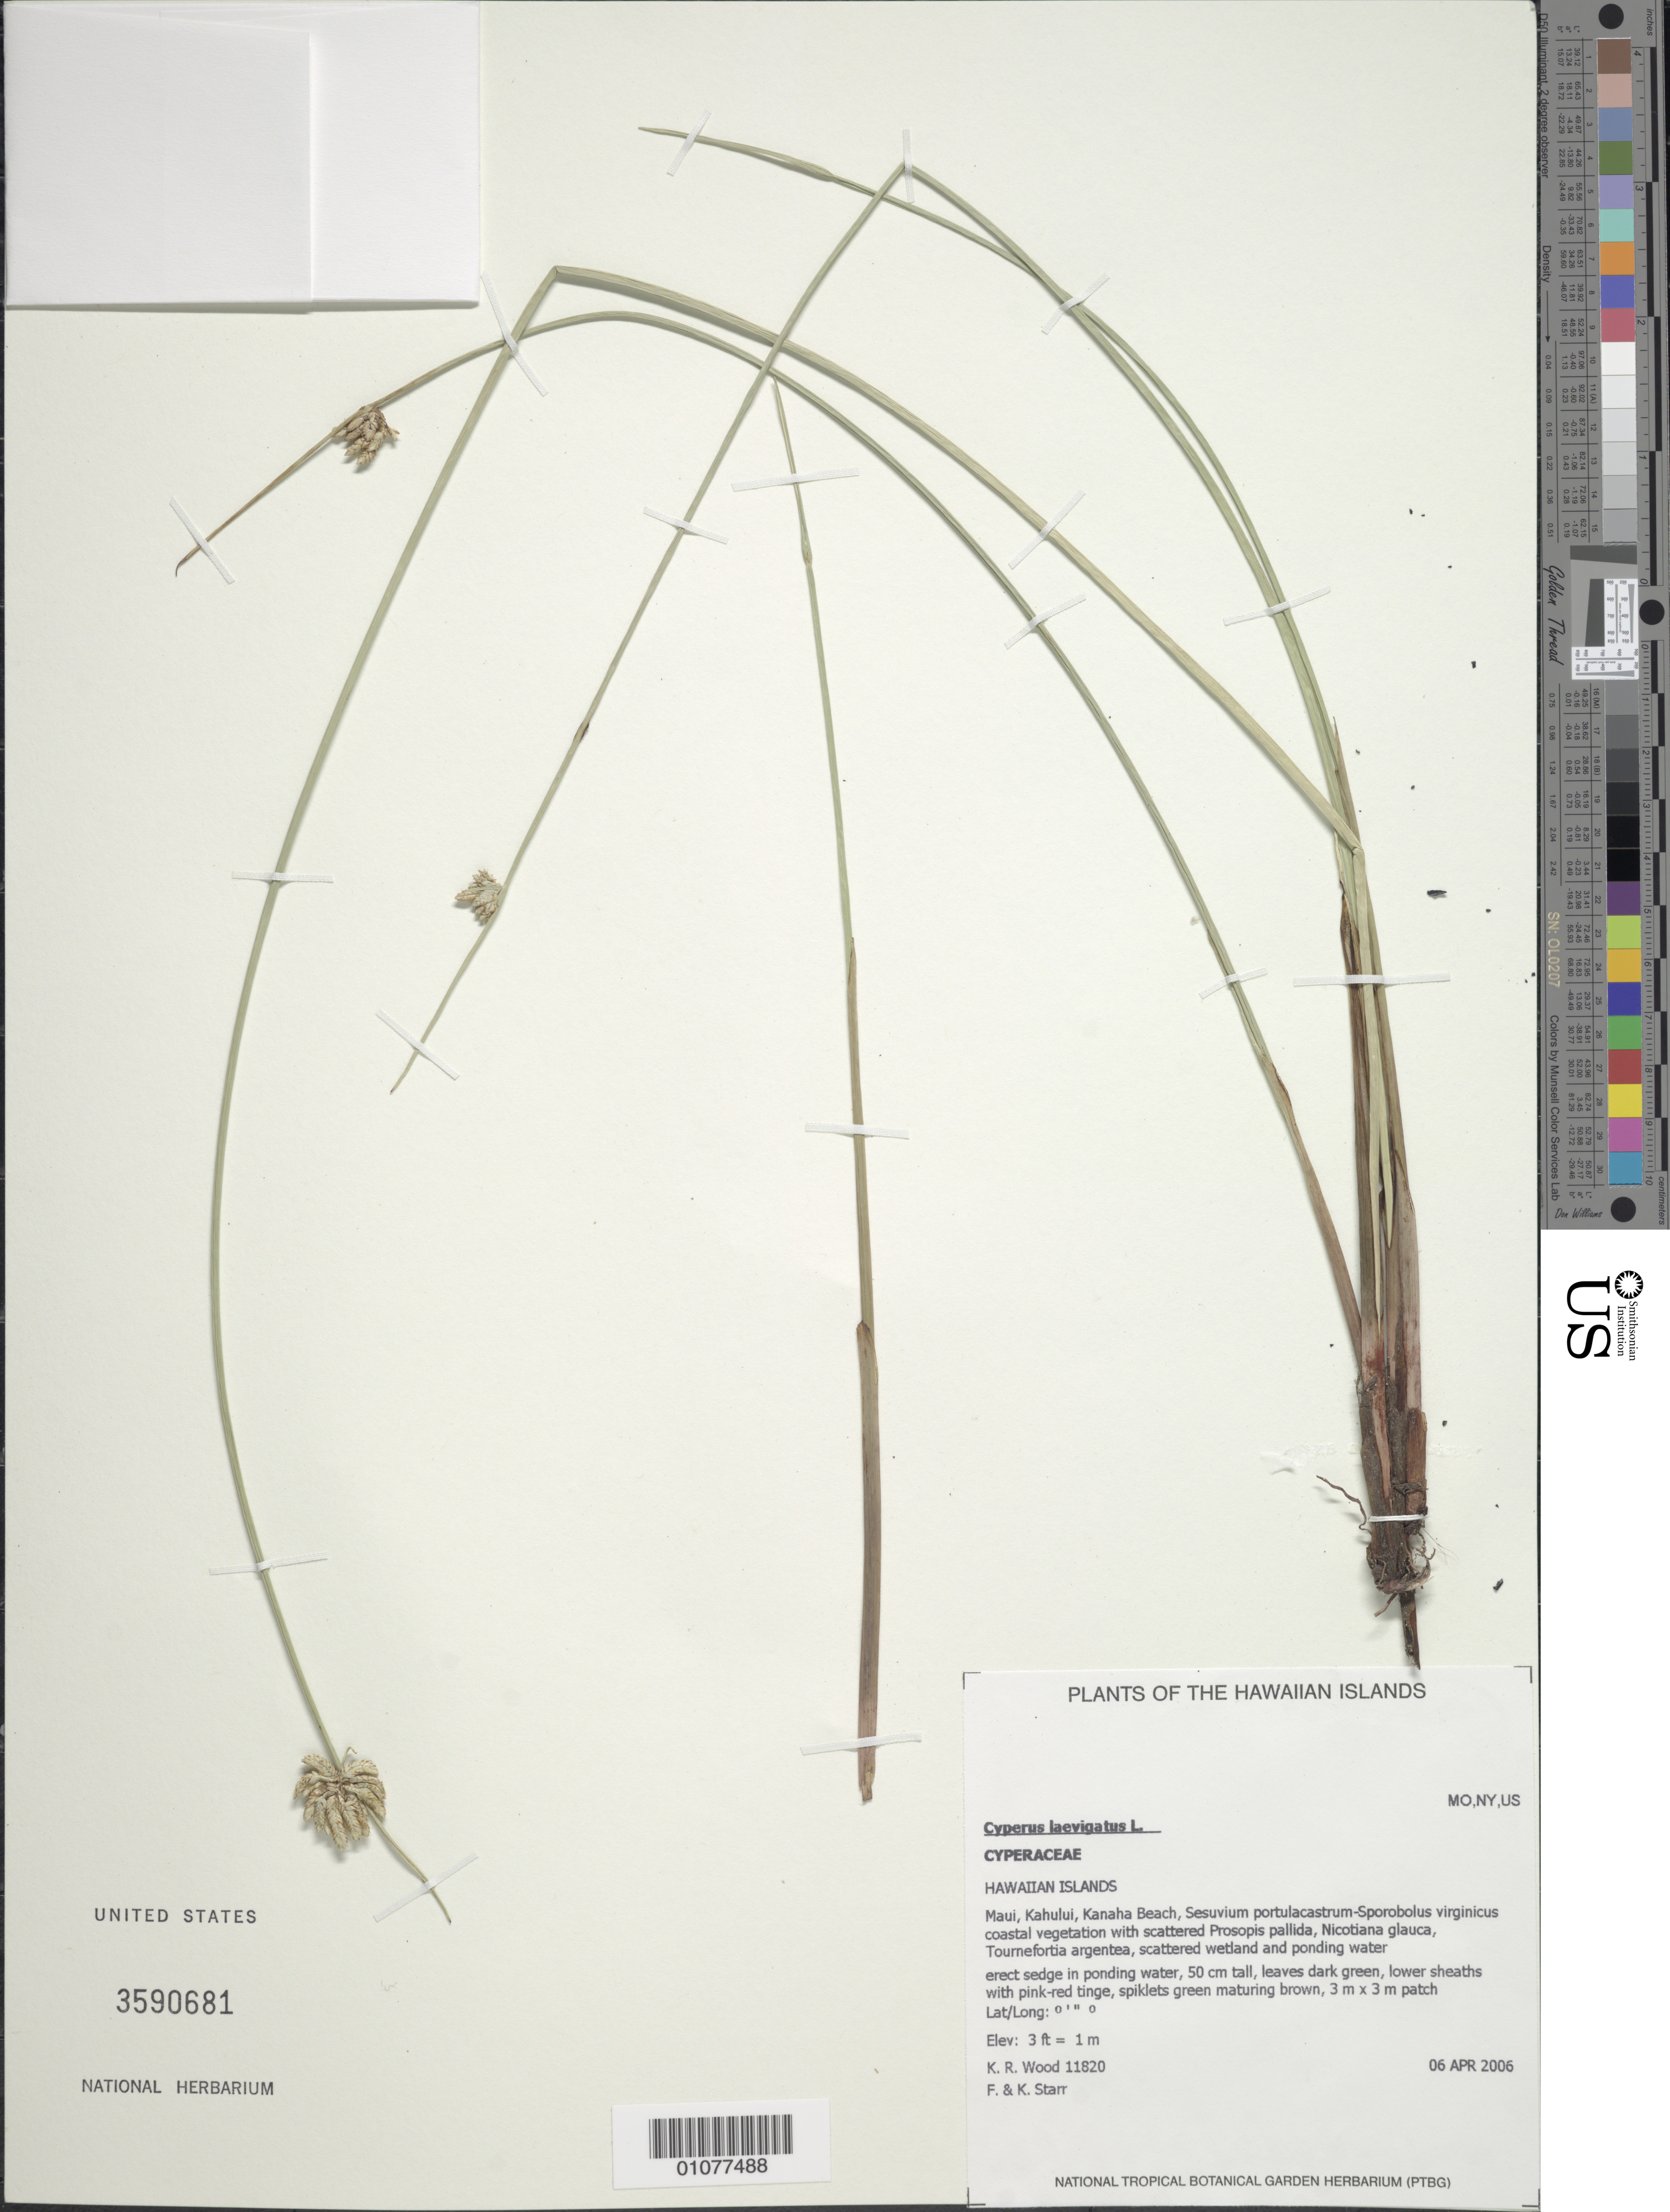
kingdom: Plantae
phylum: Tracheophyta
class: Liliopsida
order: Poales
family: Cyperaceae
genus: Cyperus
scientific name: Cyperus laevigatus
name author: L.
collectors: K. R. Wood, F. Starr & K. Starr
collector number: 11820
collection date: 2006-04-06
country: United States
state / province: Hawaii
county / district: Maui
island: Maui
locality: Kahului, Kanaha Beach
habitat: coastal vegitation, scattered wetland and ponding water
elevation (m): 1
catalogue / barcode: US 3590681